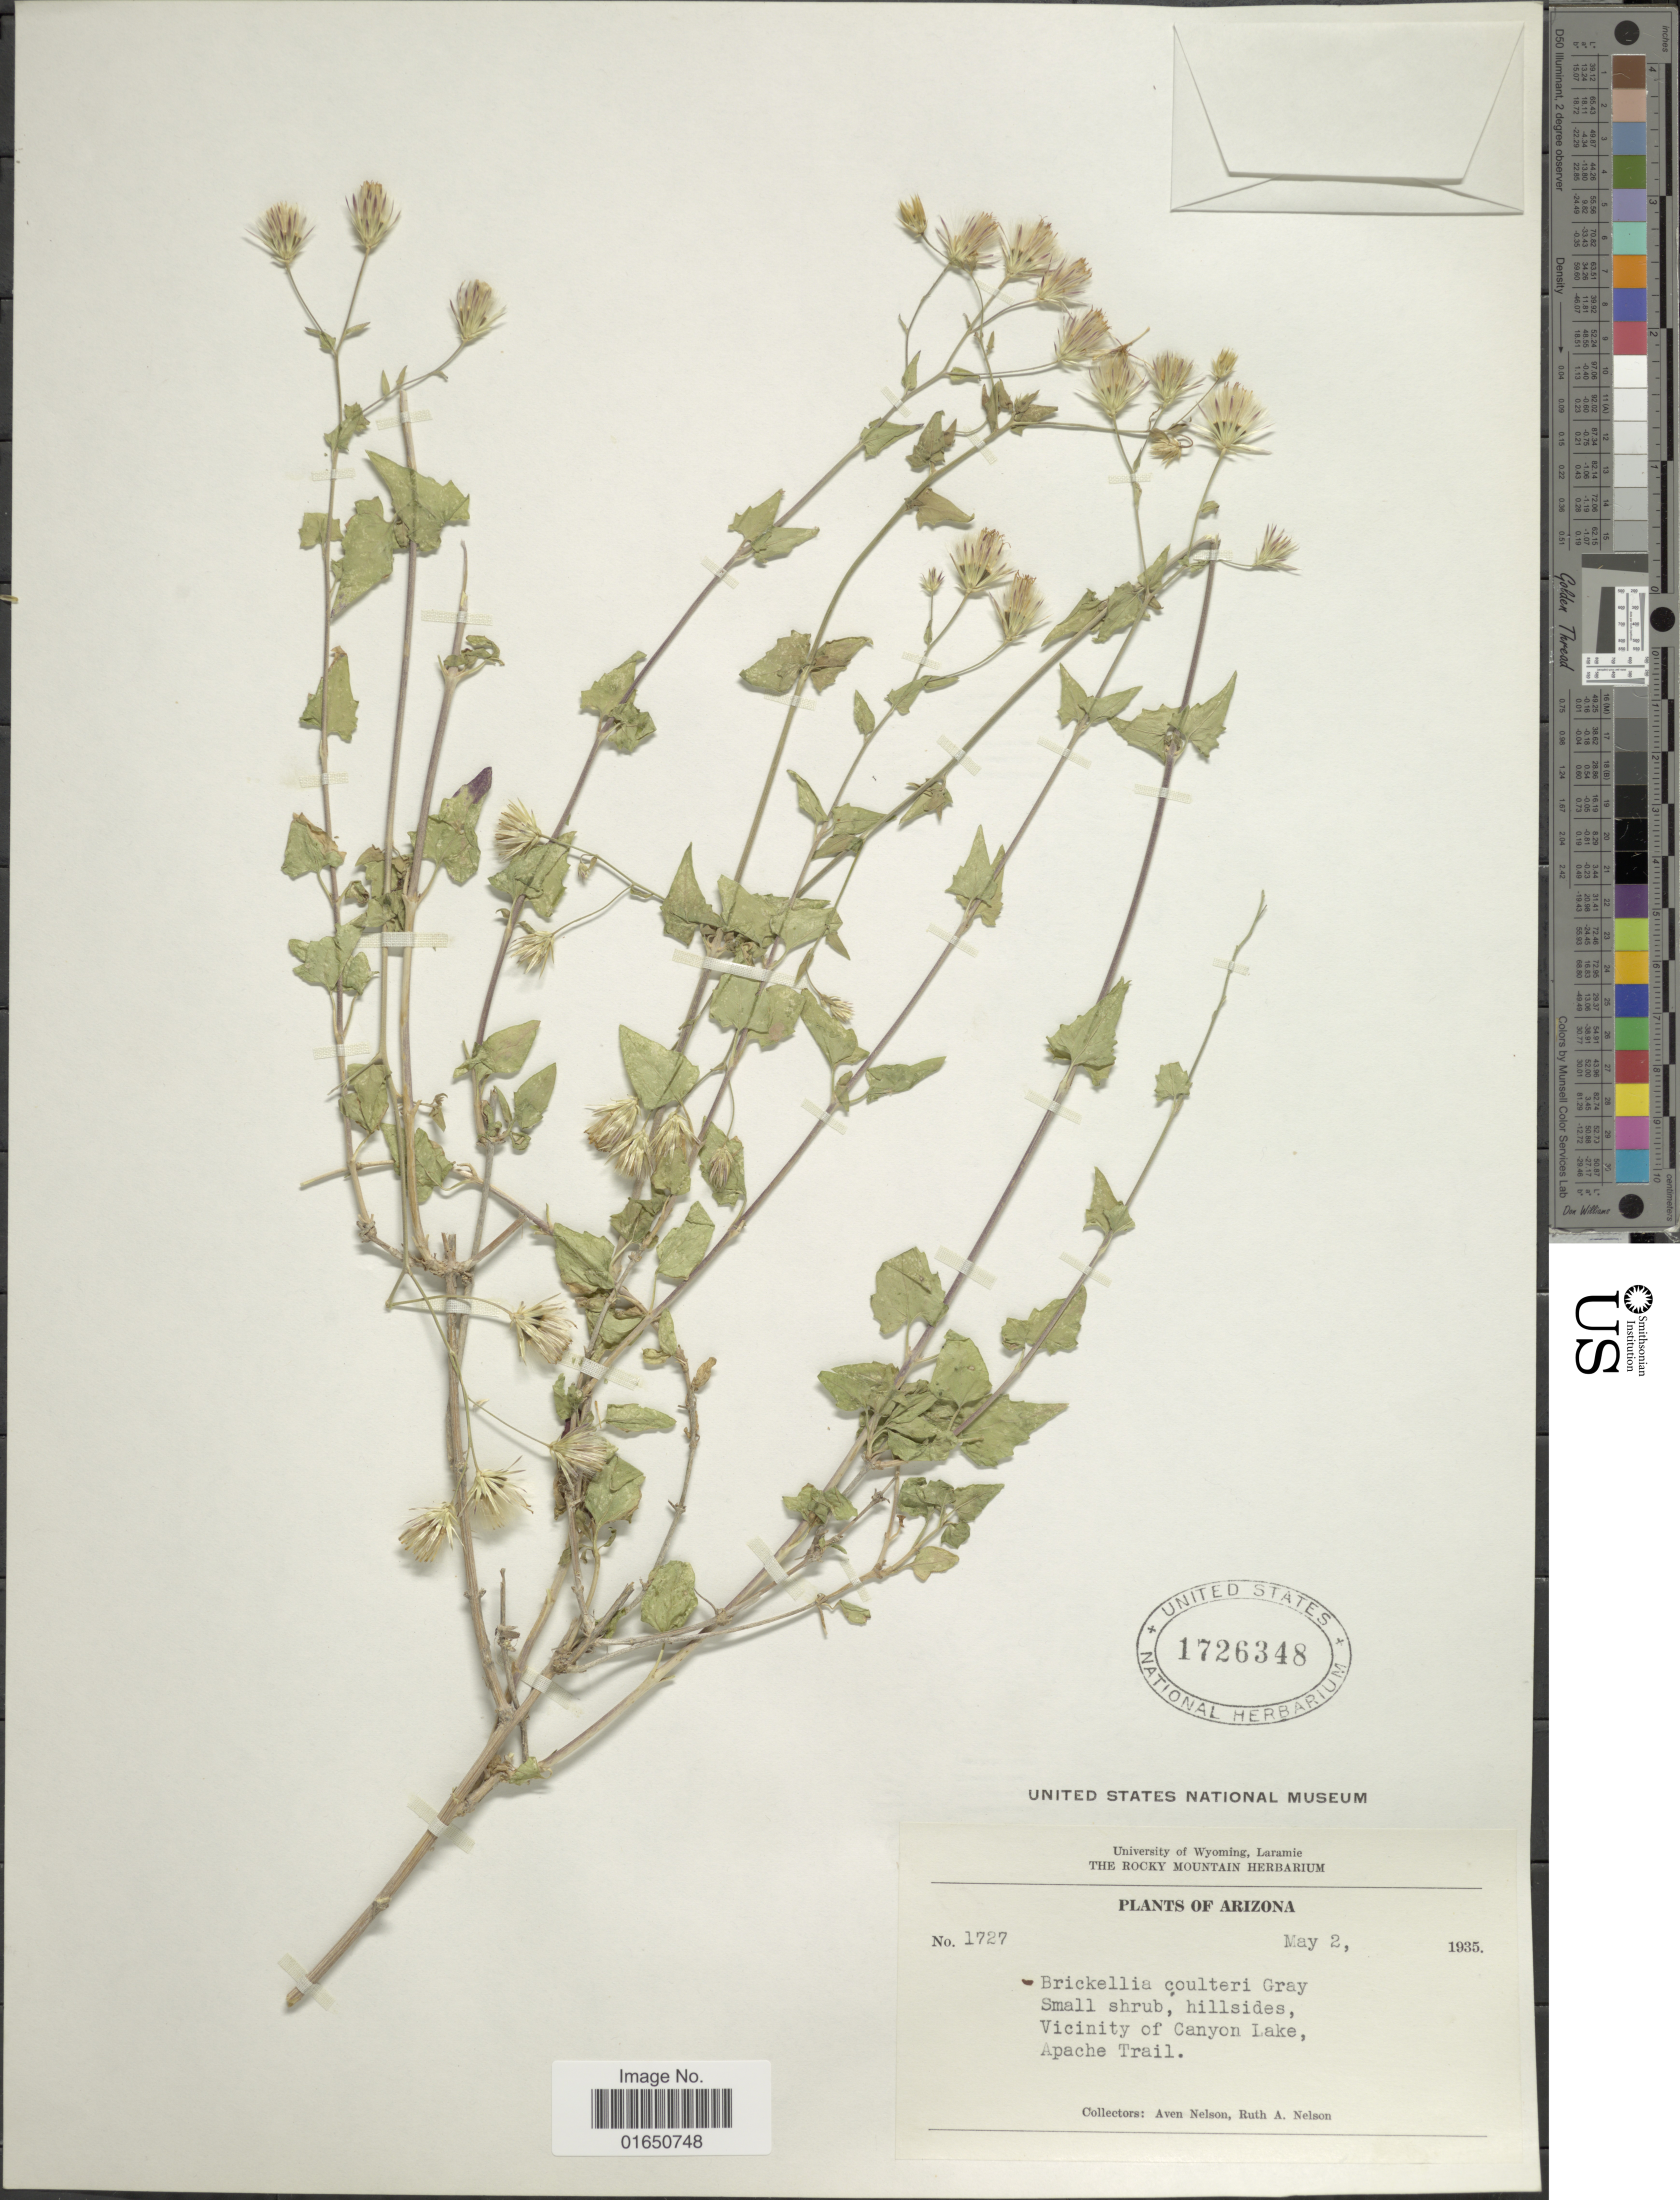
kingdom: Plantae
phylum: Tracheophyta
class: Magnoliopsida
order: Asterales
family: Asteraceae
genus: Brickellia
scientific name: Brickellia coulteri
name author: A. Gray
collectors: A. Nelson & R. A. Nelson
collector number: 1727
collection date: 1935-05-02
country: United States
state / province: Arizona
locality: Vicinity of Canyon Lake. Apache Trail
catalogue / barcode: US 1726348